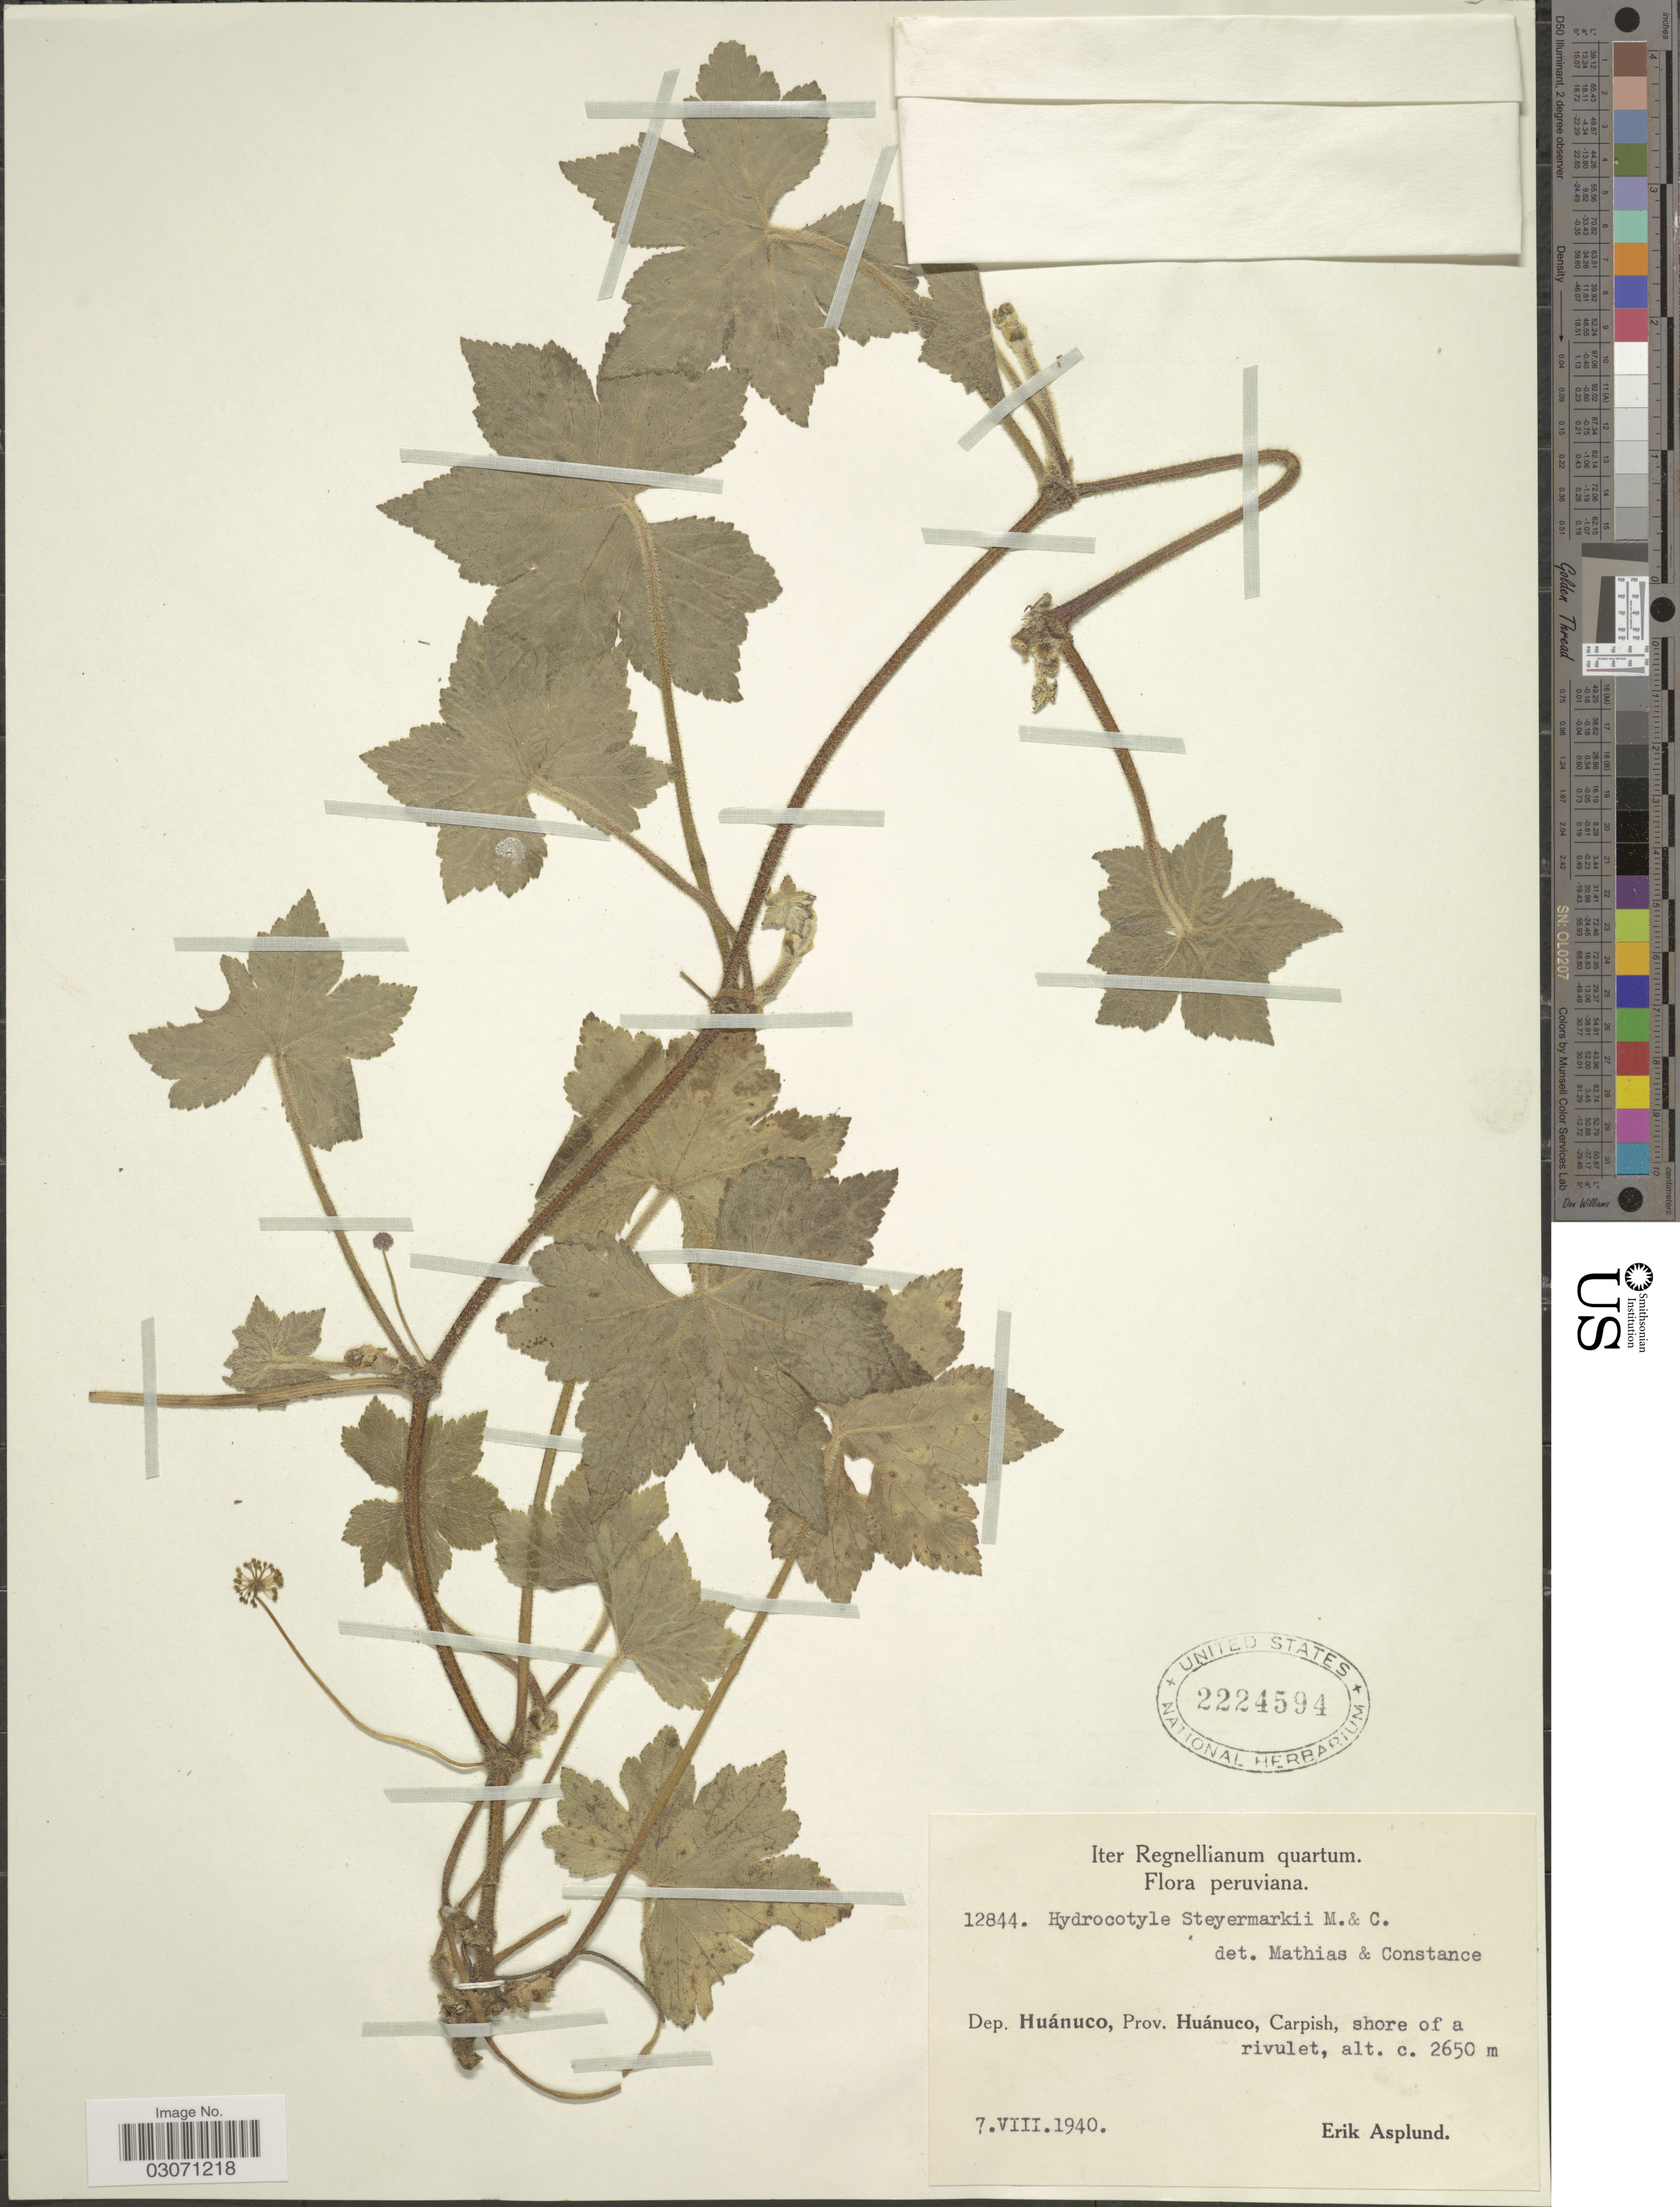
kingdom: Plantae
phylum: Tracheophyta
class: Magnoliopsida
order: Apiales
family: Araliaceae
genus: Hydrocotyle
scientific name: Hydrocotyle steyermarkii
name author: Mathias & Constance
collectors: E. Asplund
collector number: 12844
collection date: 1940-08-17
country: Peru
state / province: Huánuco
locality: Dep. Huánuco, Carpish shore of a rivulet.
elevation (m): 2650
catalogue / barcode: US 2224594